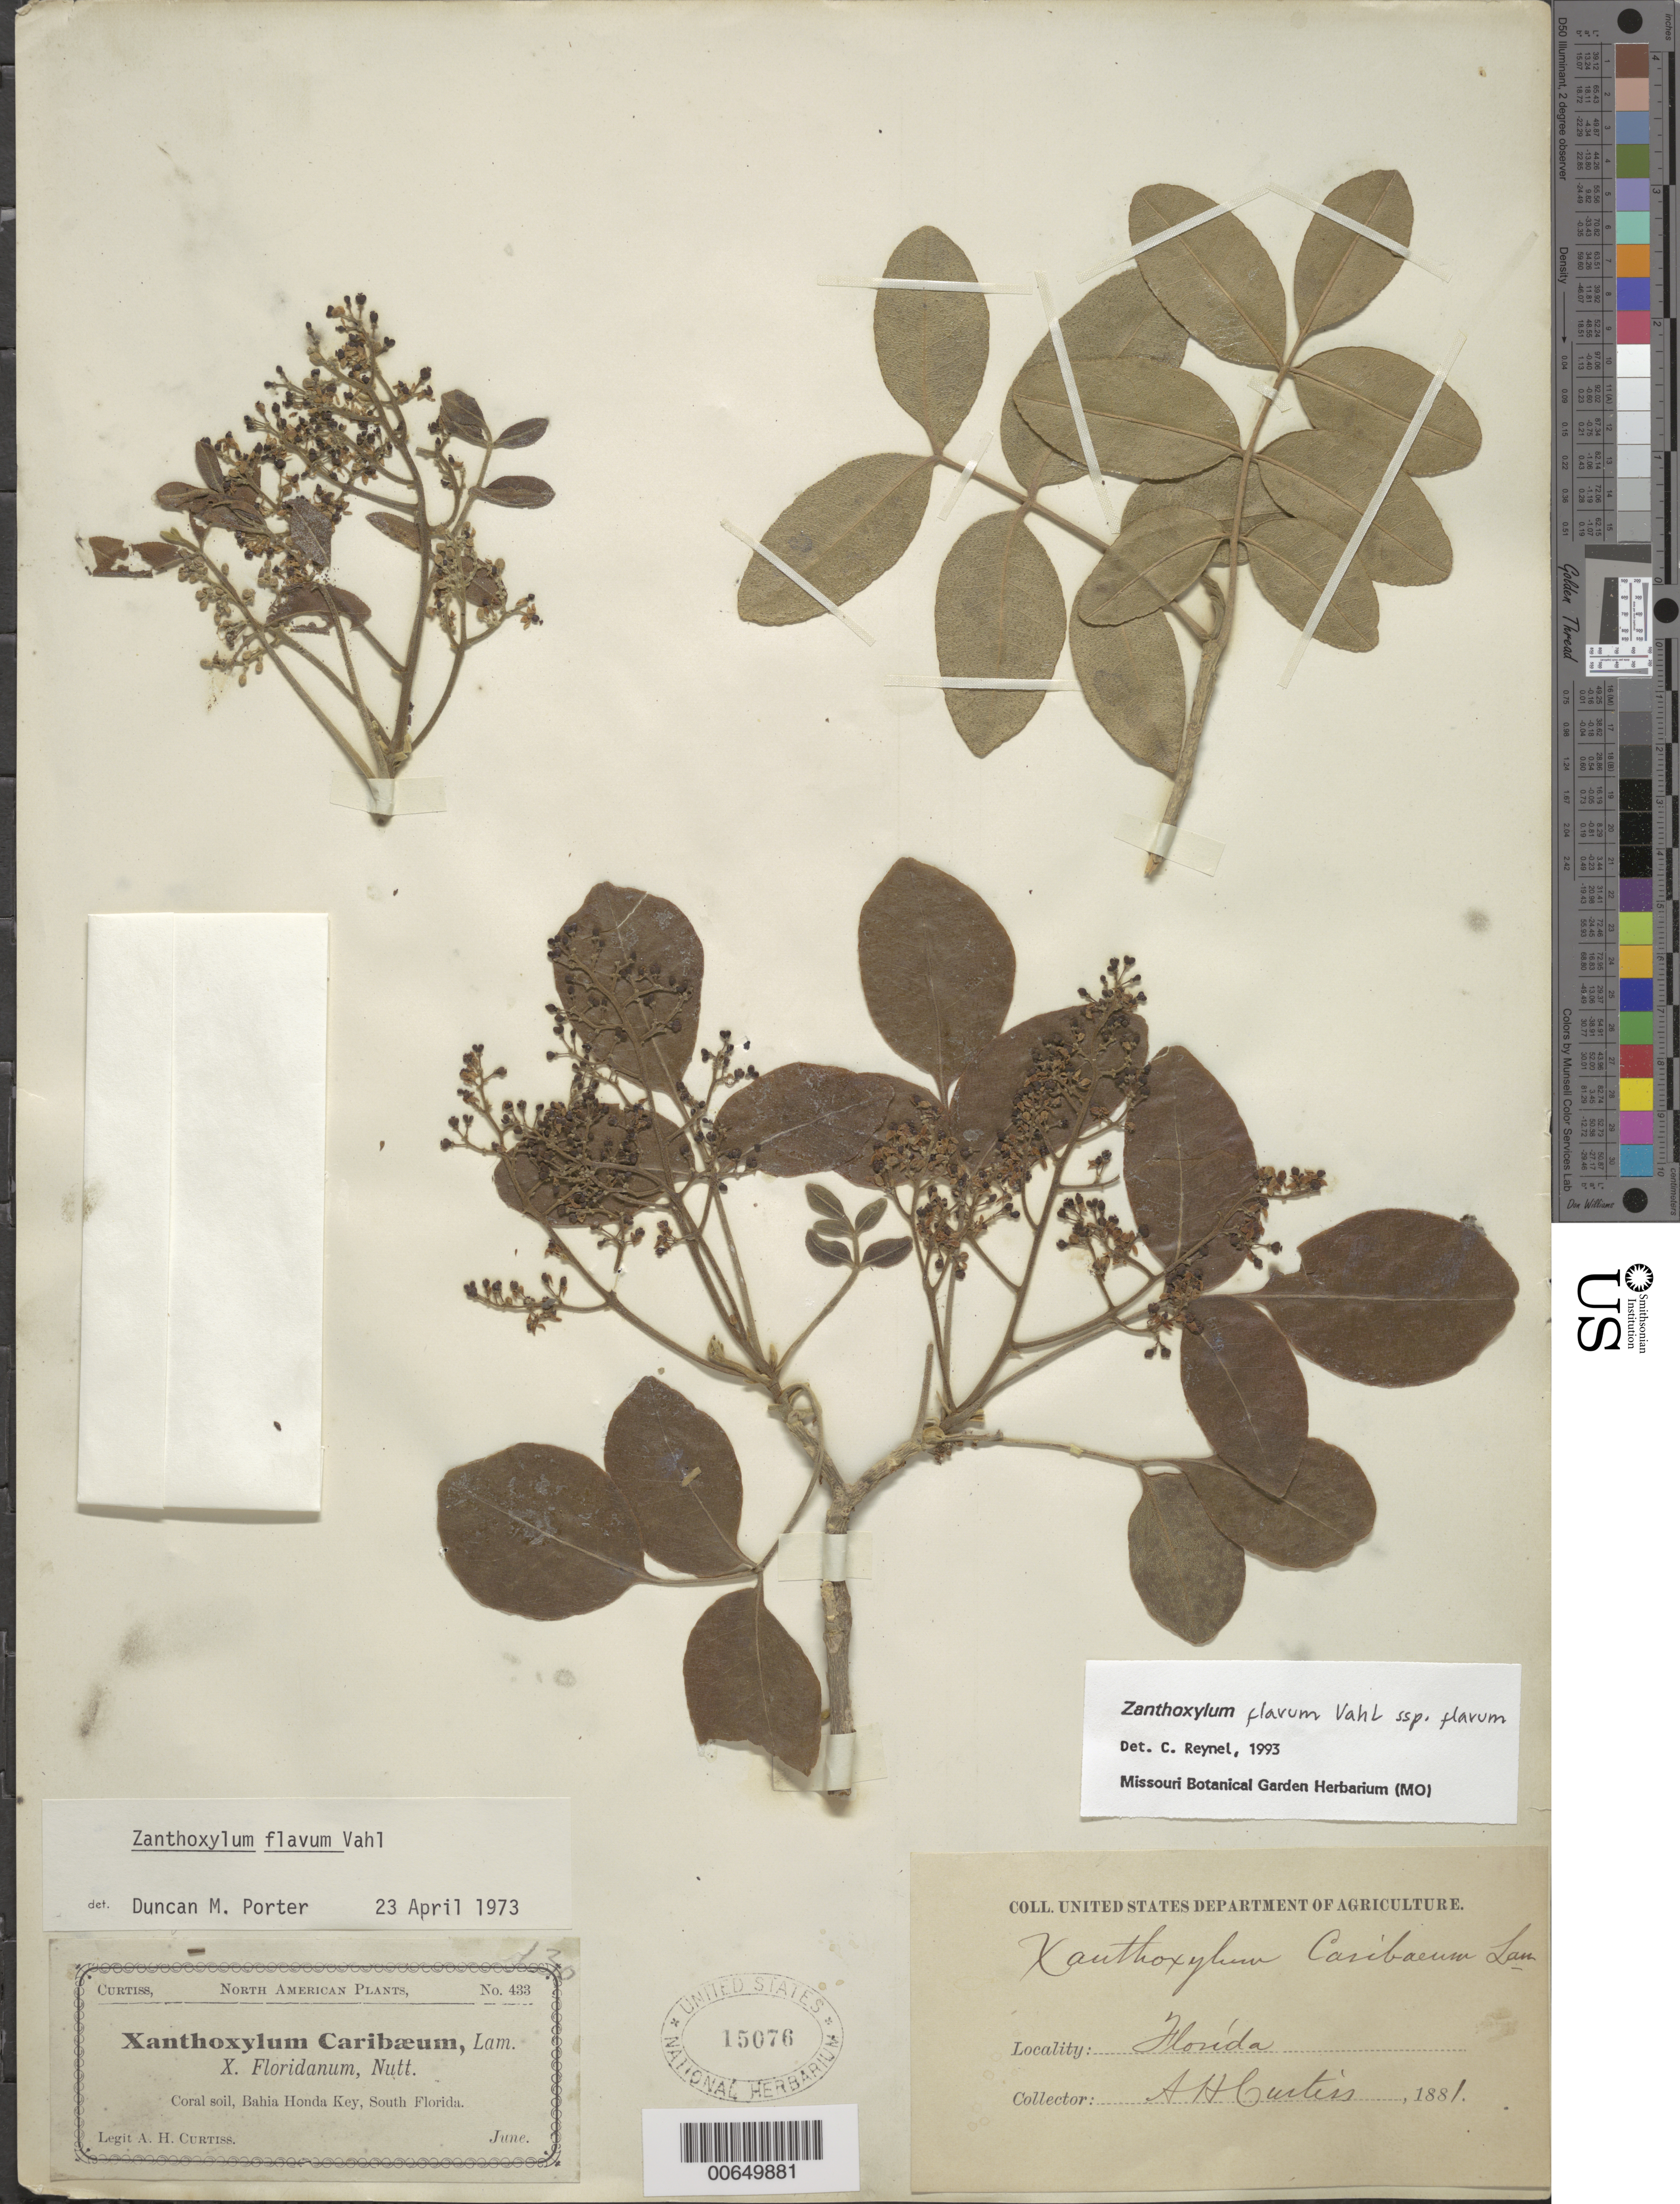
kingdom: Plantae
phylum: Tracheophyta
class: Magnoliopsida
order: Sapindales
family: Rutaceae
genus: Zanthoxylum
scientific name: Zanthoxylum flavum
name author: Vahl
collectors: A. H. Curtiss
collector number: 433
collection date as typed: Jun 1881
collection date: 1881-06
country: United States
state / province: Florida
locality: Bahia Honda Key, S FL.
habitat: Coral soil.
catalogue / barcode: US 15076